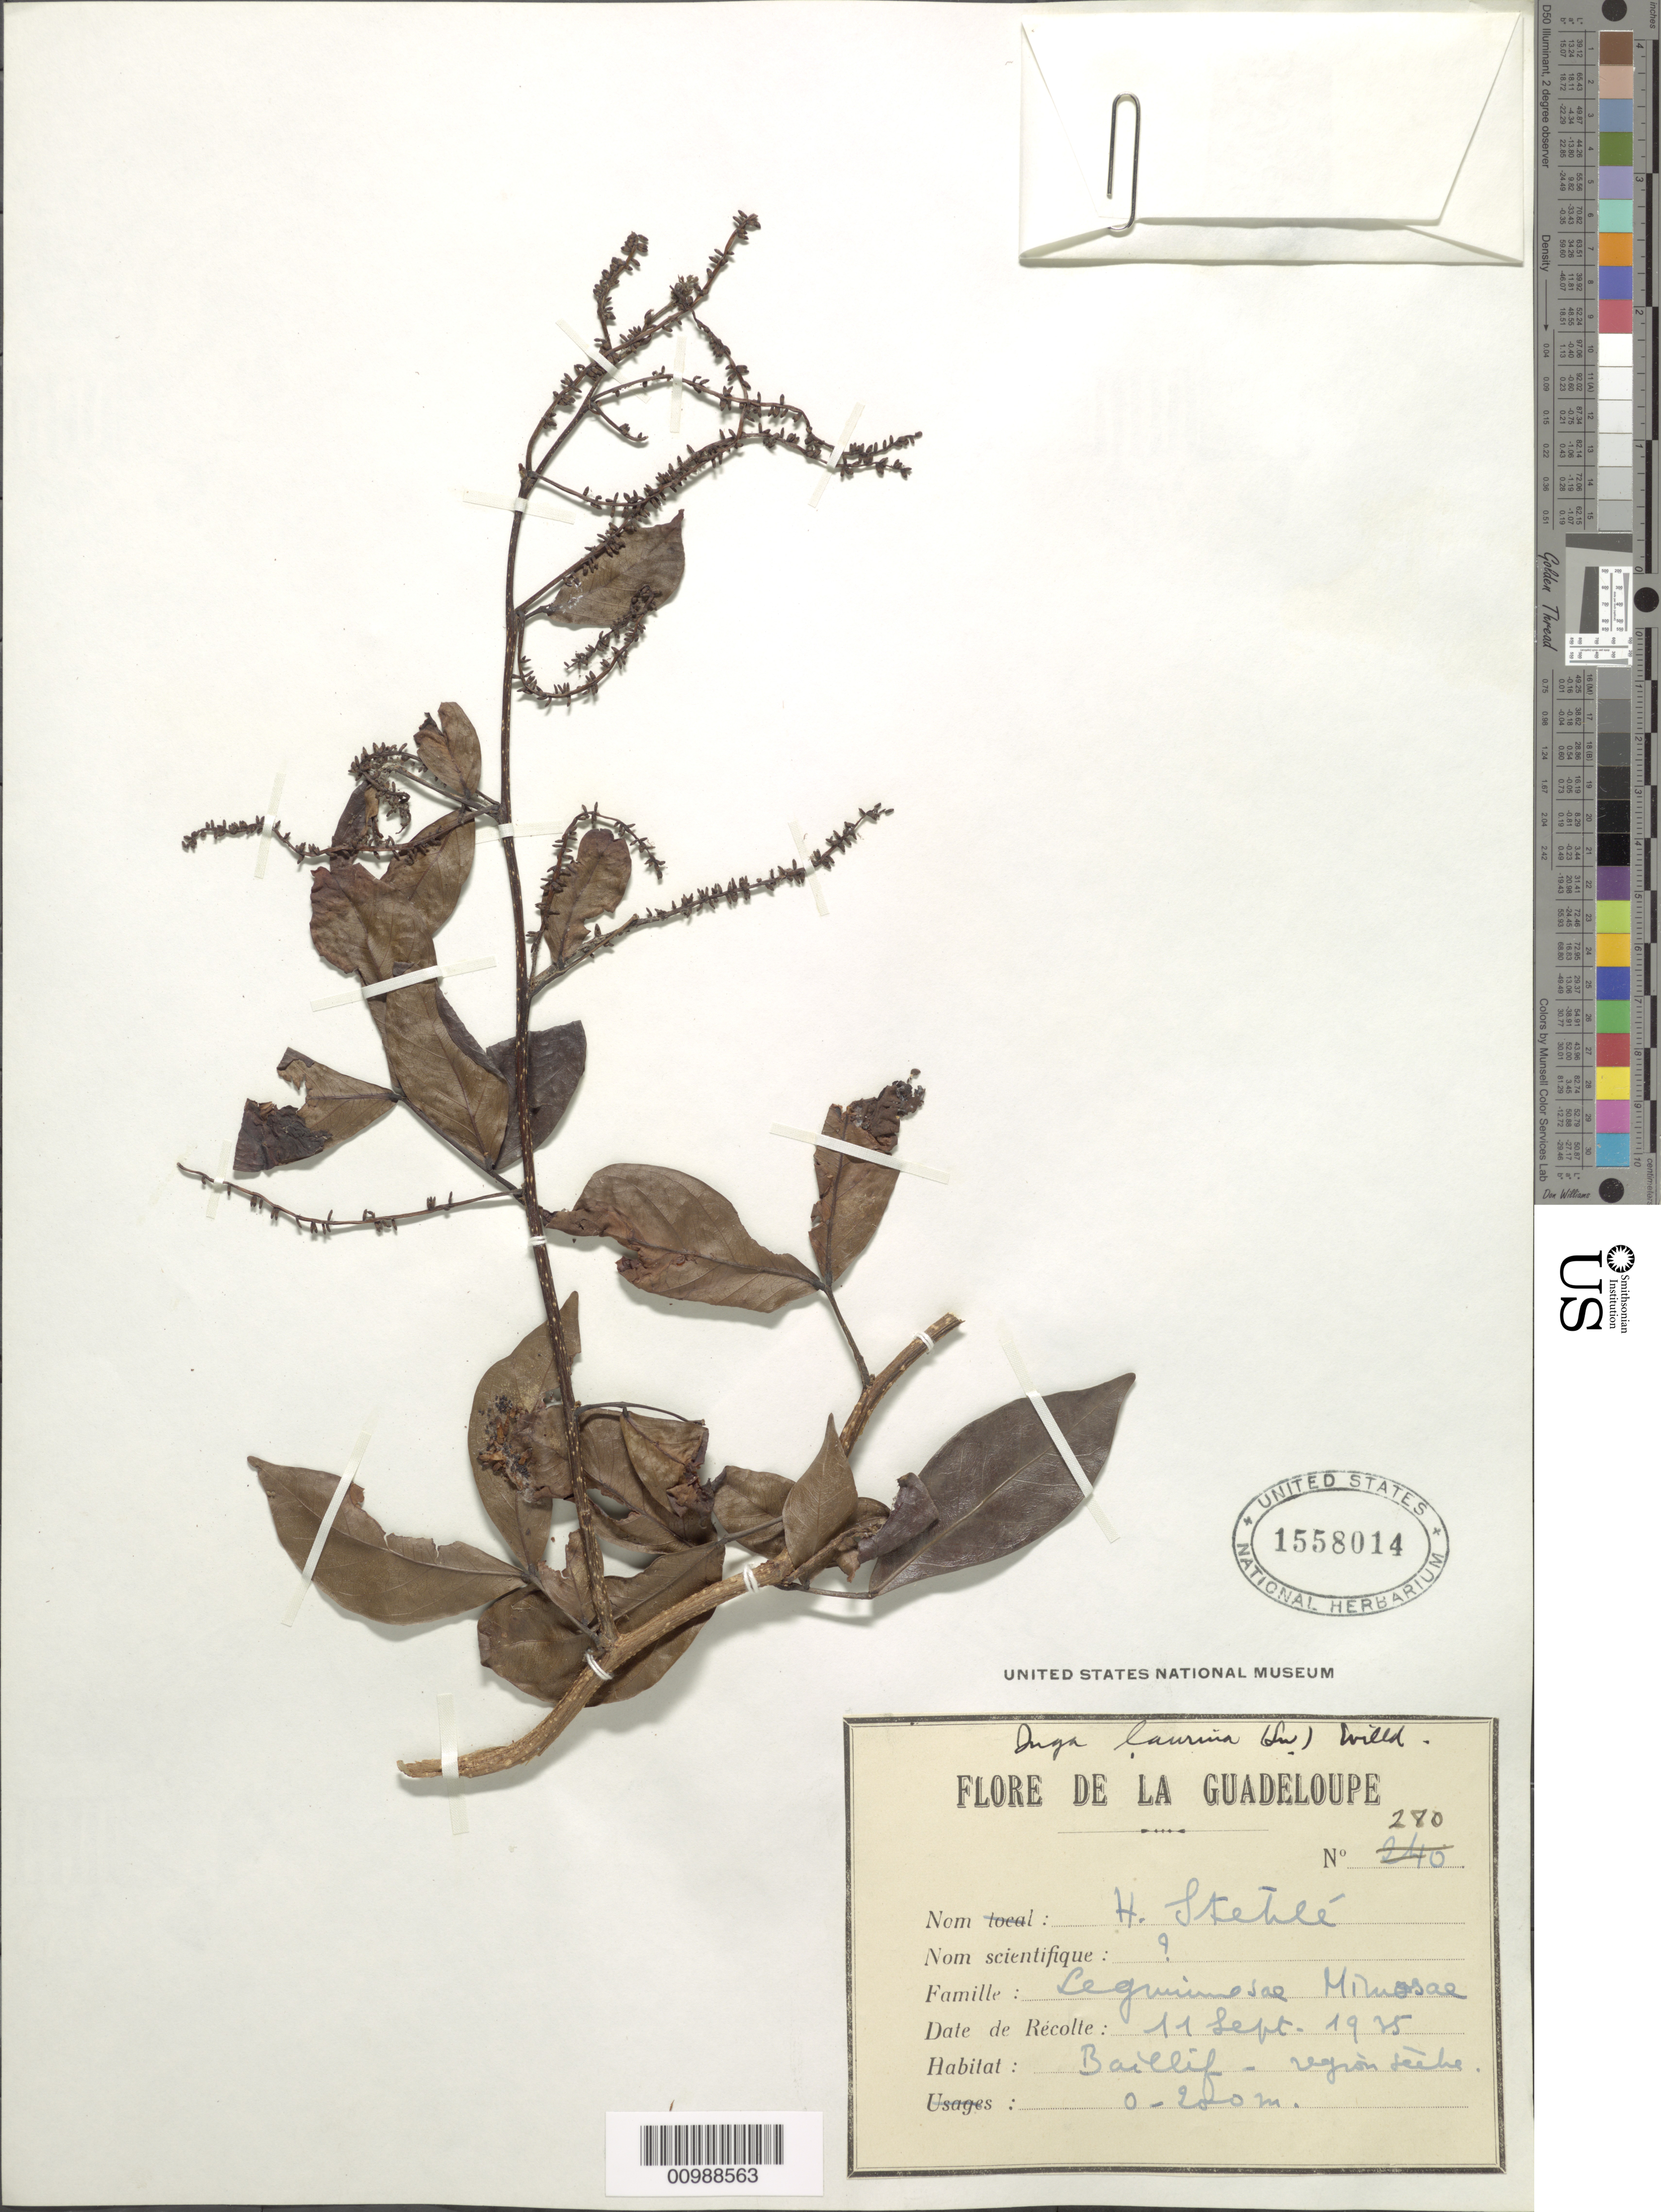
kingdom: Plantae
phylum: Tracheophyta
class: Magnoliopsida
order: Fabales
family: Fabaceae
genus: Inga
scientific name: Inga laurina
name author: (Sw.) Willd.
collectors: H. Stehlé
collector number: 280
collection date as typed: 11 Sep 1935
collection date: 1935-09-11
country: Guadeloupe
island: Basse Terre [Guadeloupe]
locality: Baillif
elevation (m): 0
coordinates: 0 N, 0 E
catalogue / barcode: US 1558014